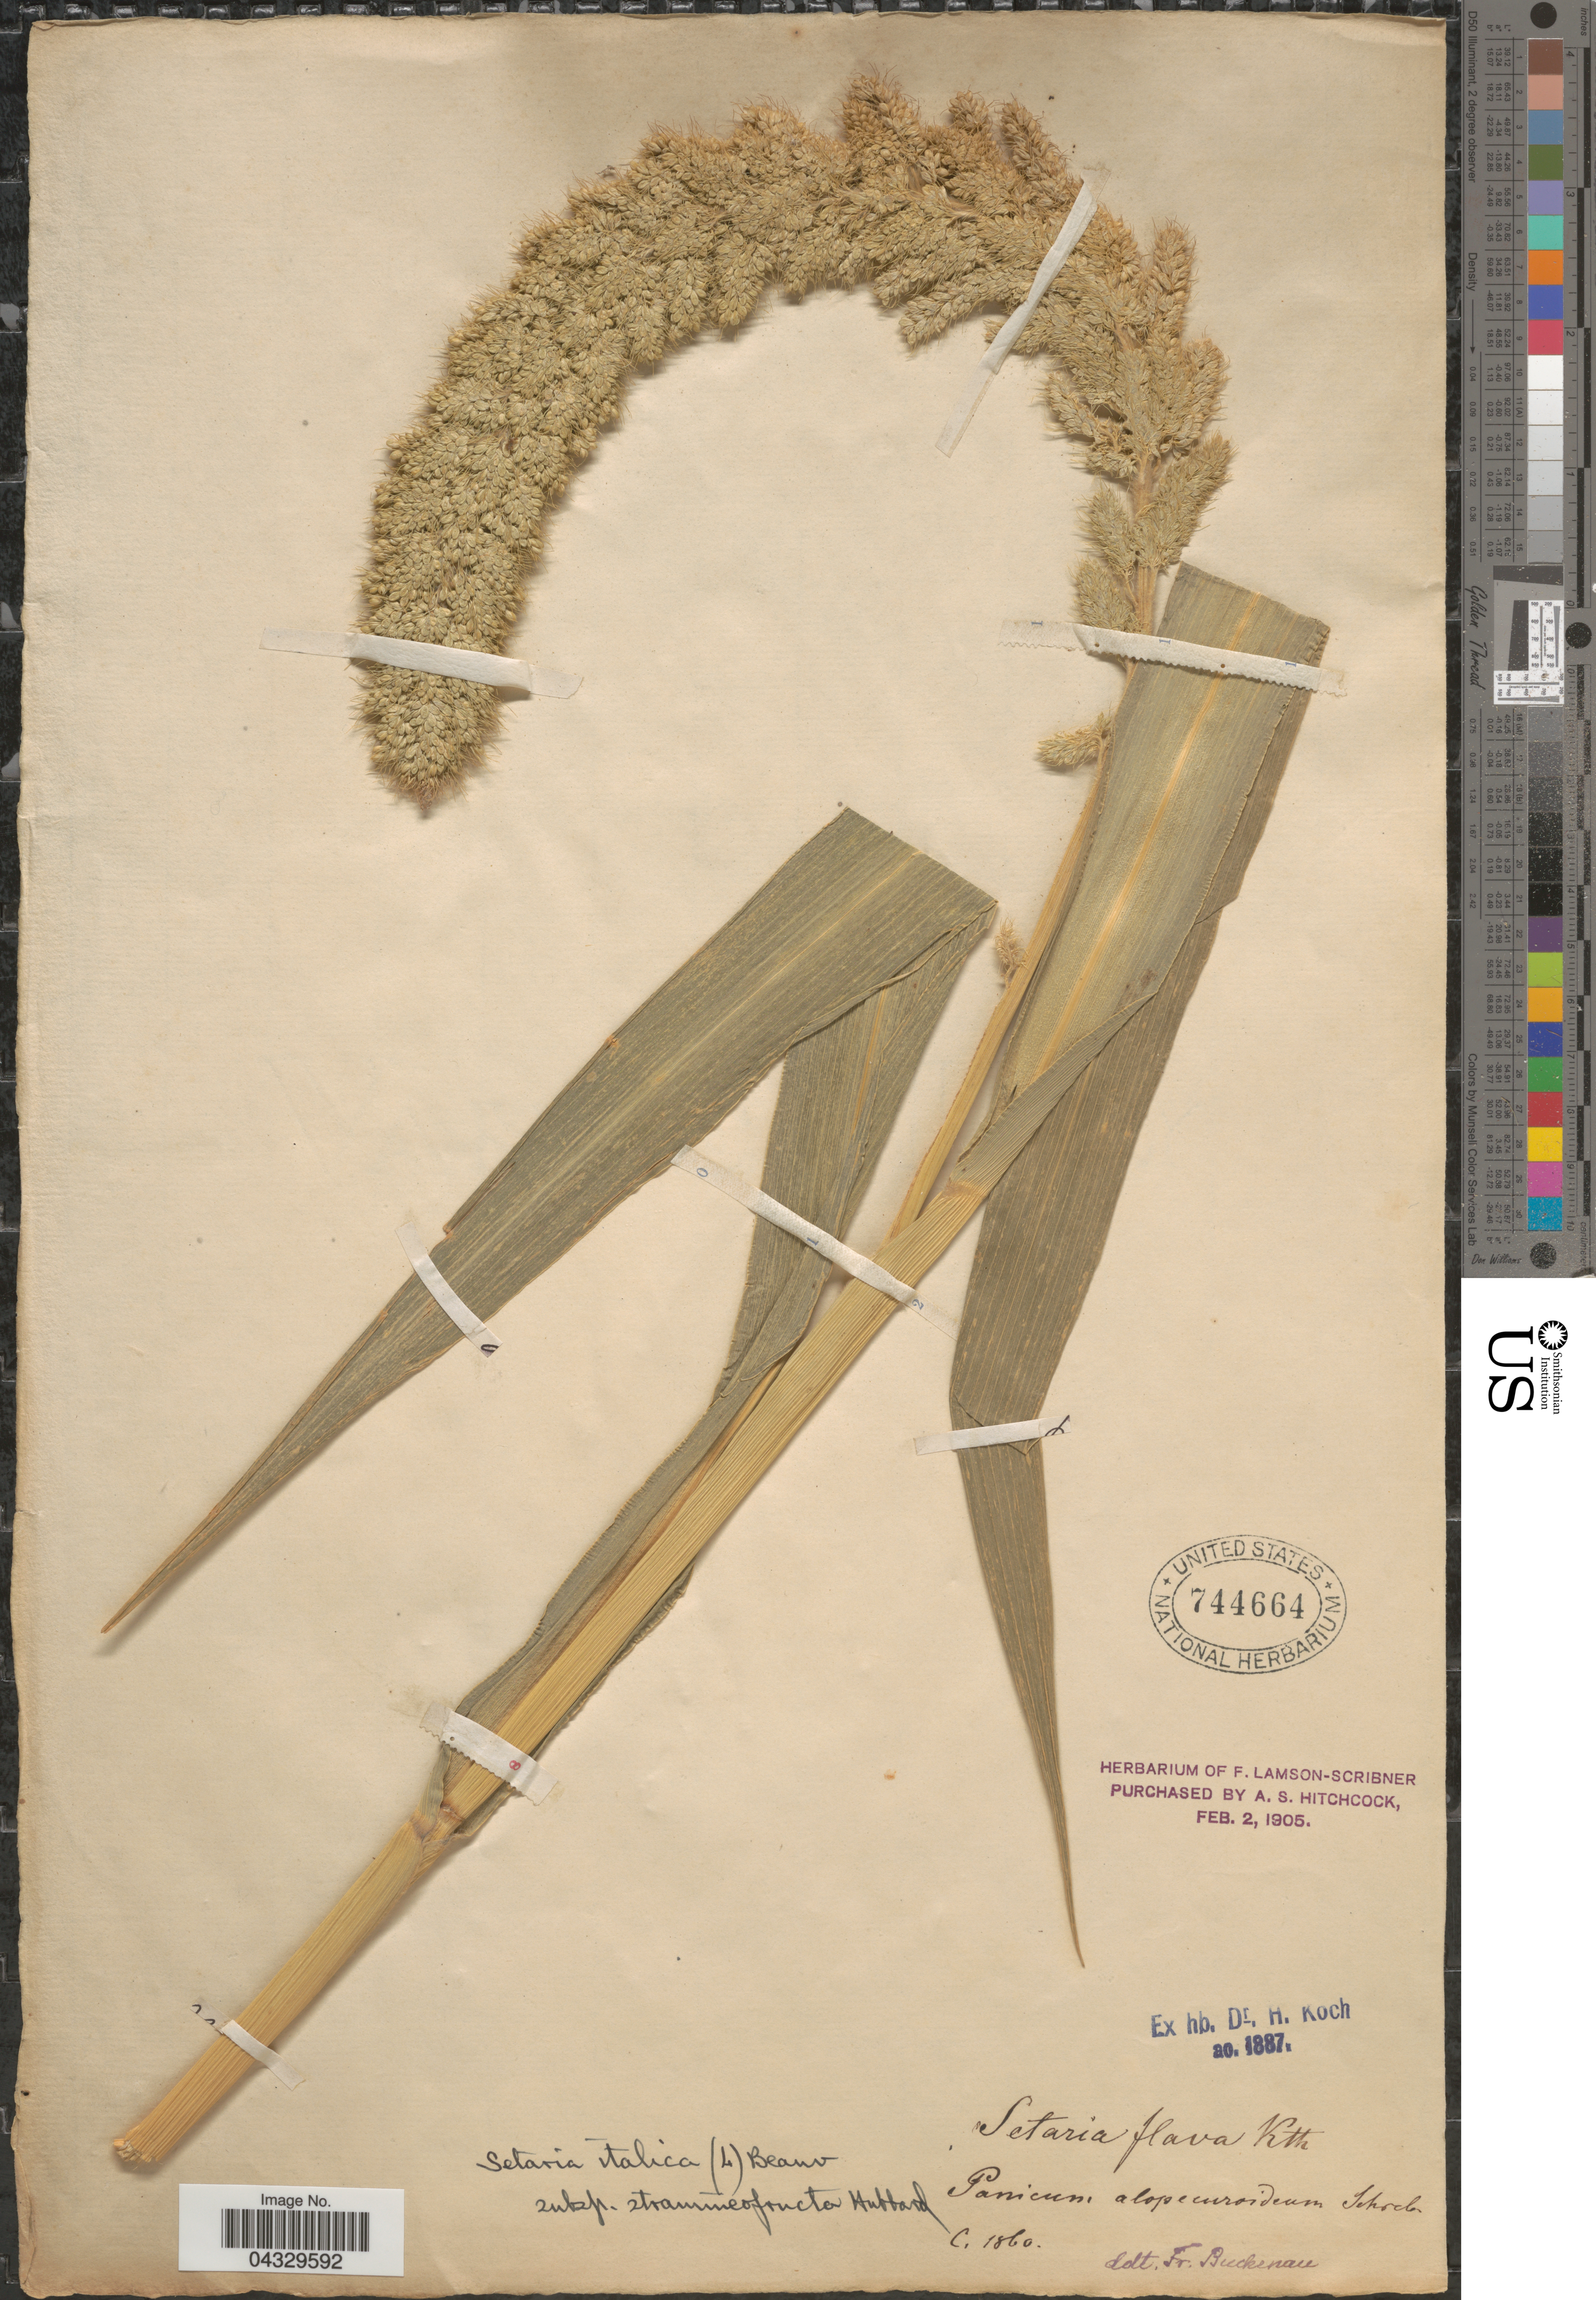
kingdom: Plantae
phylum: Tracheophyta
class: Liliopsida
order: Poales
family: Poaceae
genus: Setaria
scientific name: Setaria italica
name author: (L.) P. Beauv.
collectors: ex herb. F. Lamson Scribner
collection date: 1860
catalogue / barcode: US 744664